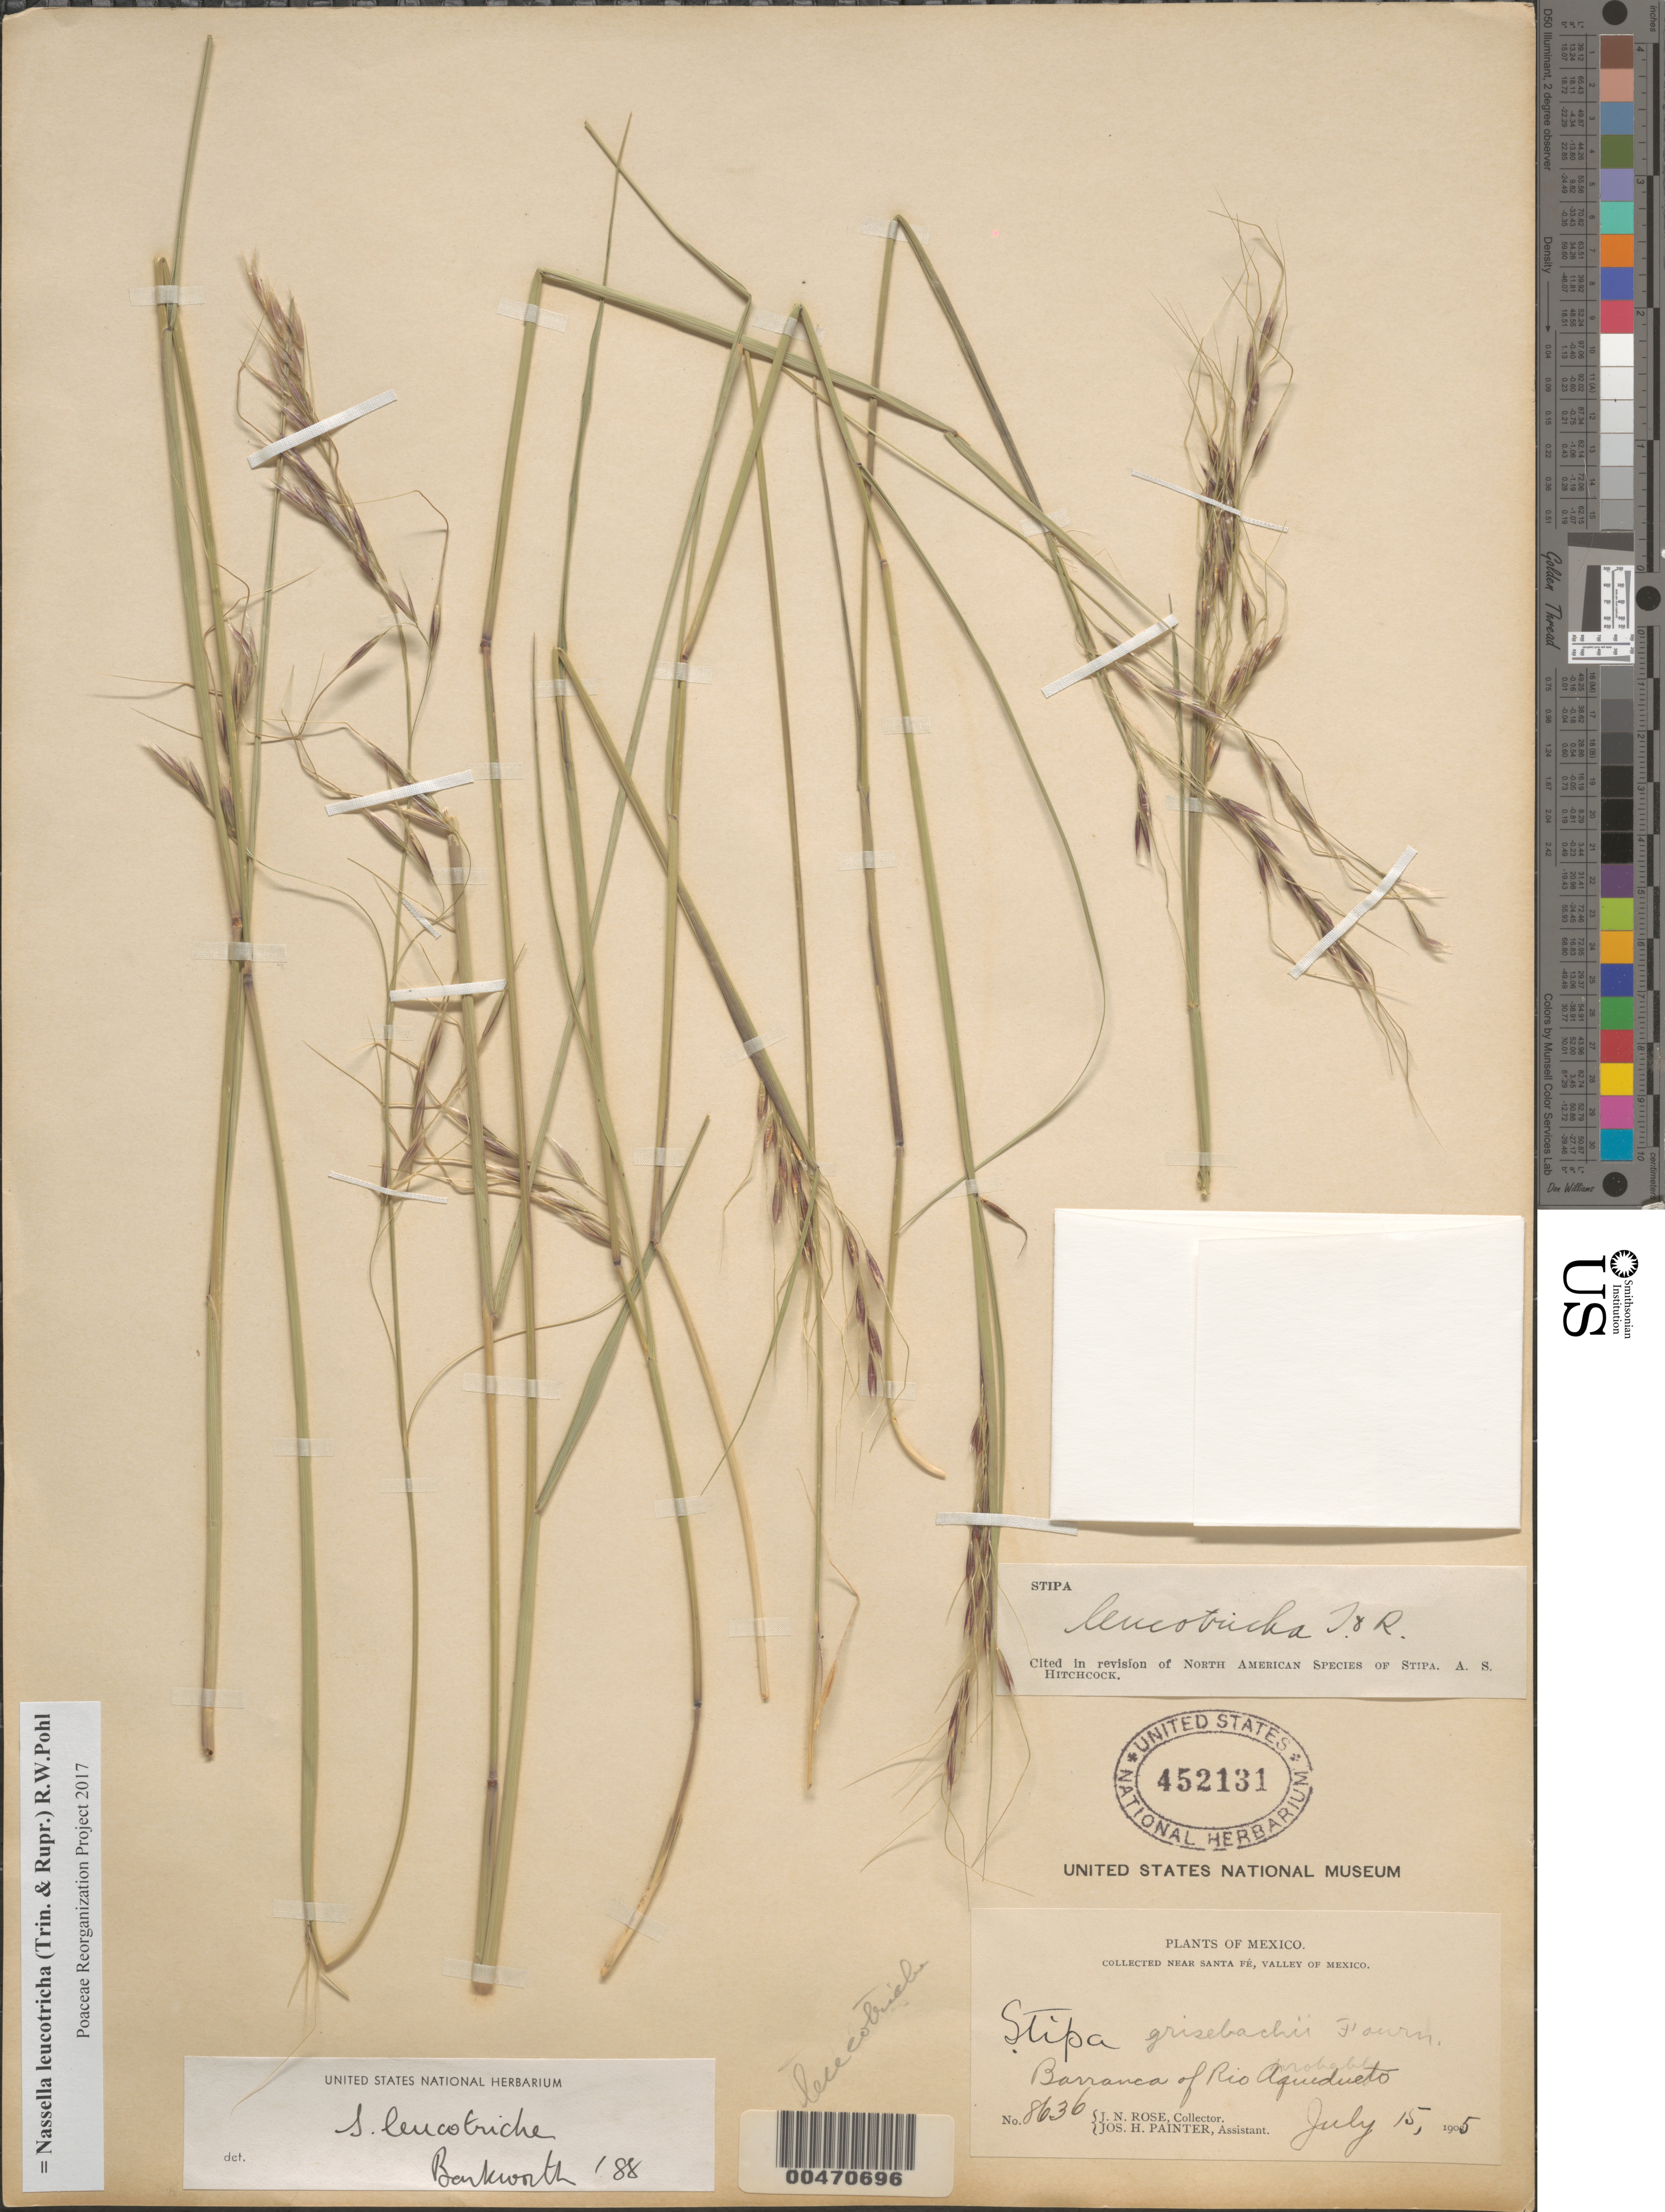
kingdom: Plantae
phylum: Tracheophyta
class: Liliopsida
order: Poales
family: Poaceae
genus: Nassella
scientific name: Nassella leucotricha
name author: (Trin. & Rupr.) R.W. Pohl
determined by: Poaceae Reorganization Project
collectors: J. N. Rose & J. H. Painter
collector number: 8636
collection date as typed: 15 Jul 1905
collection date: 1905-07-15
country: Mexico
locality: Near Santa Fé, valley of Mexico, barranca of Rio Aqueducto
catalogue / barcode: US 452131